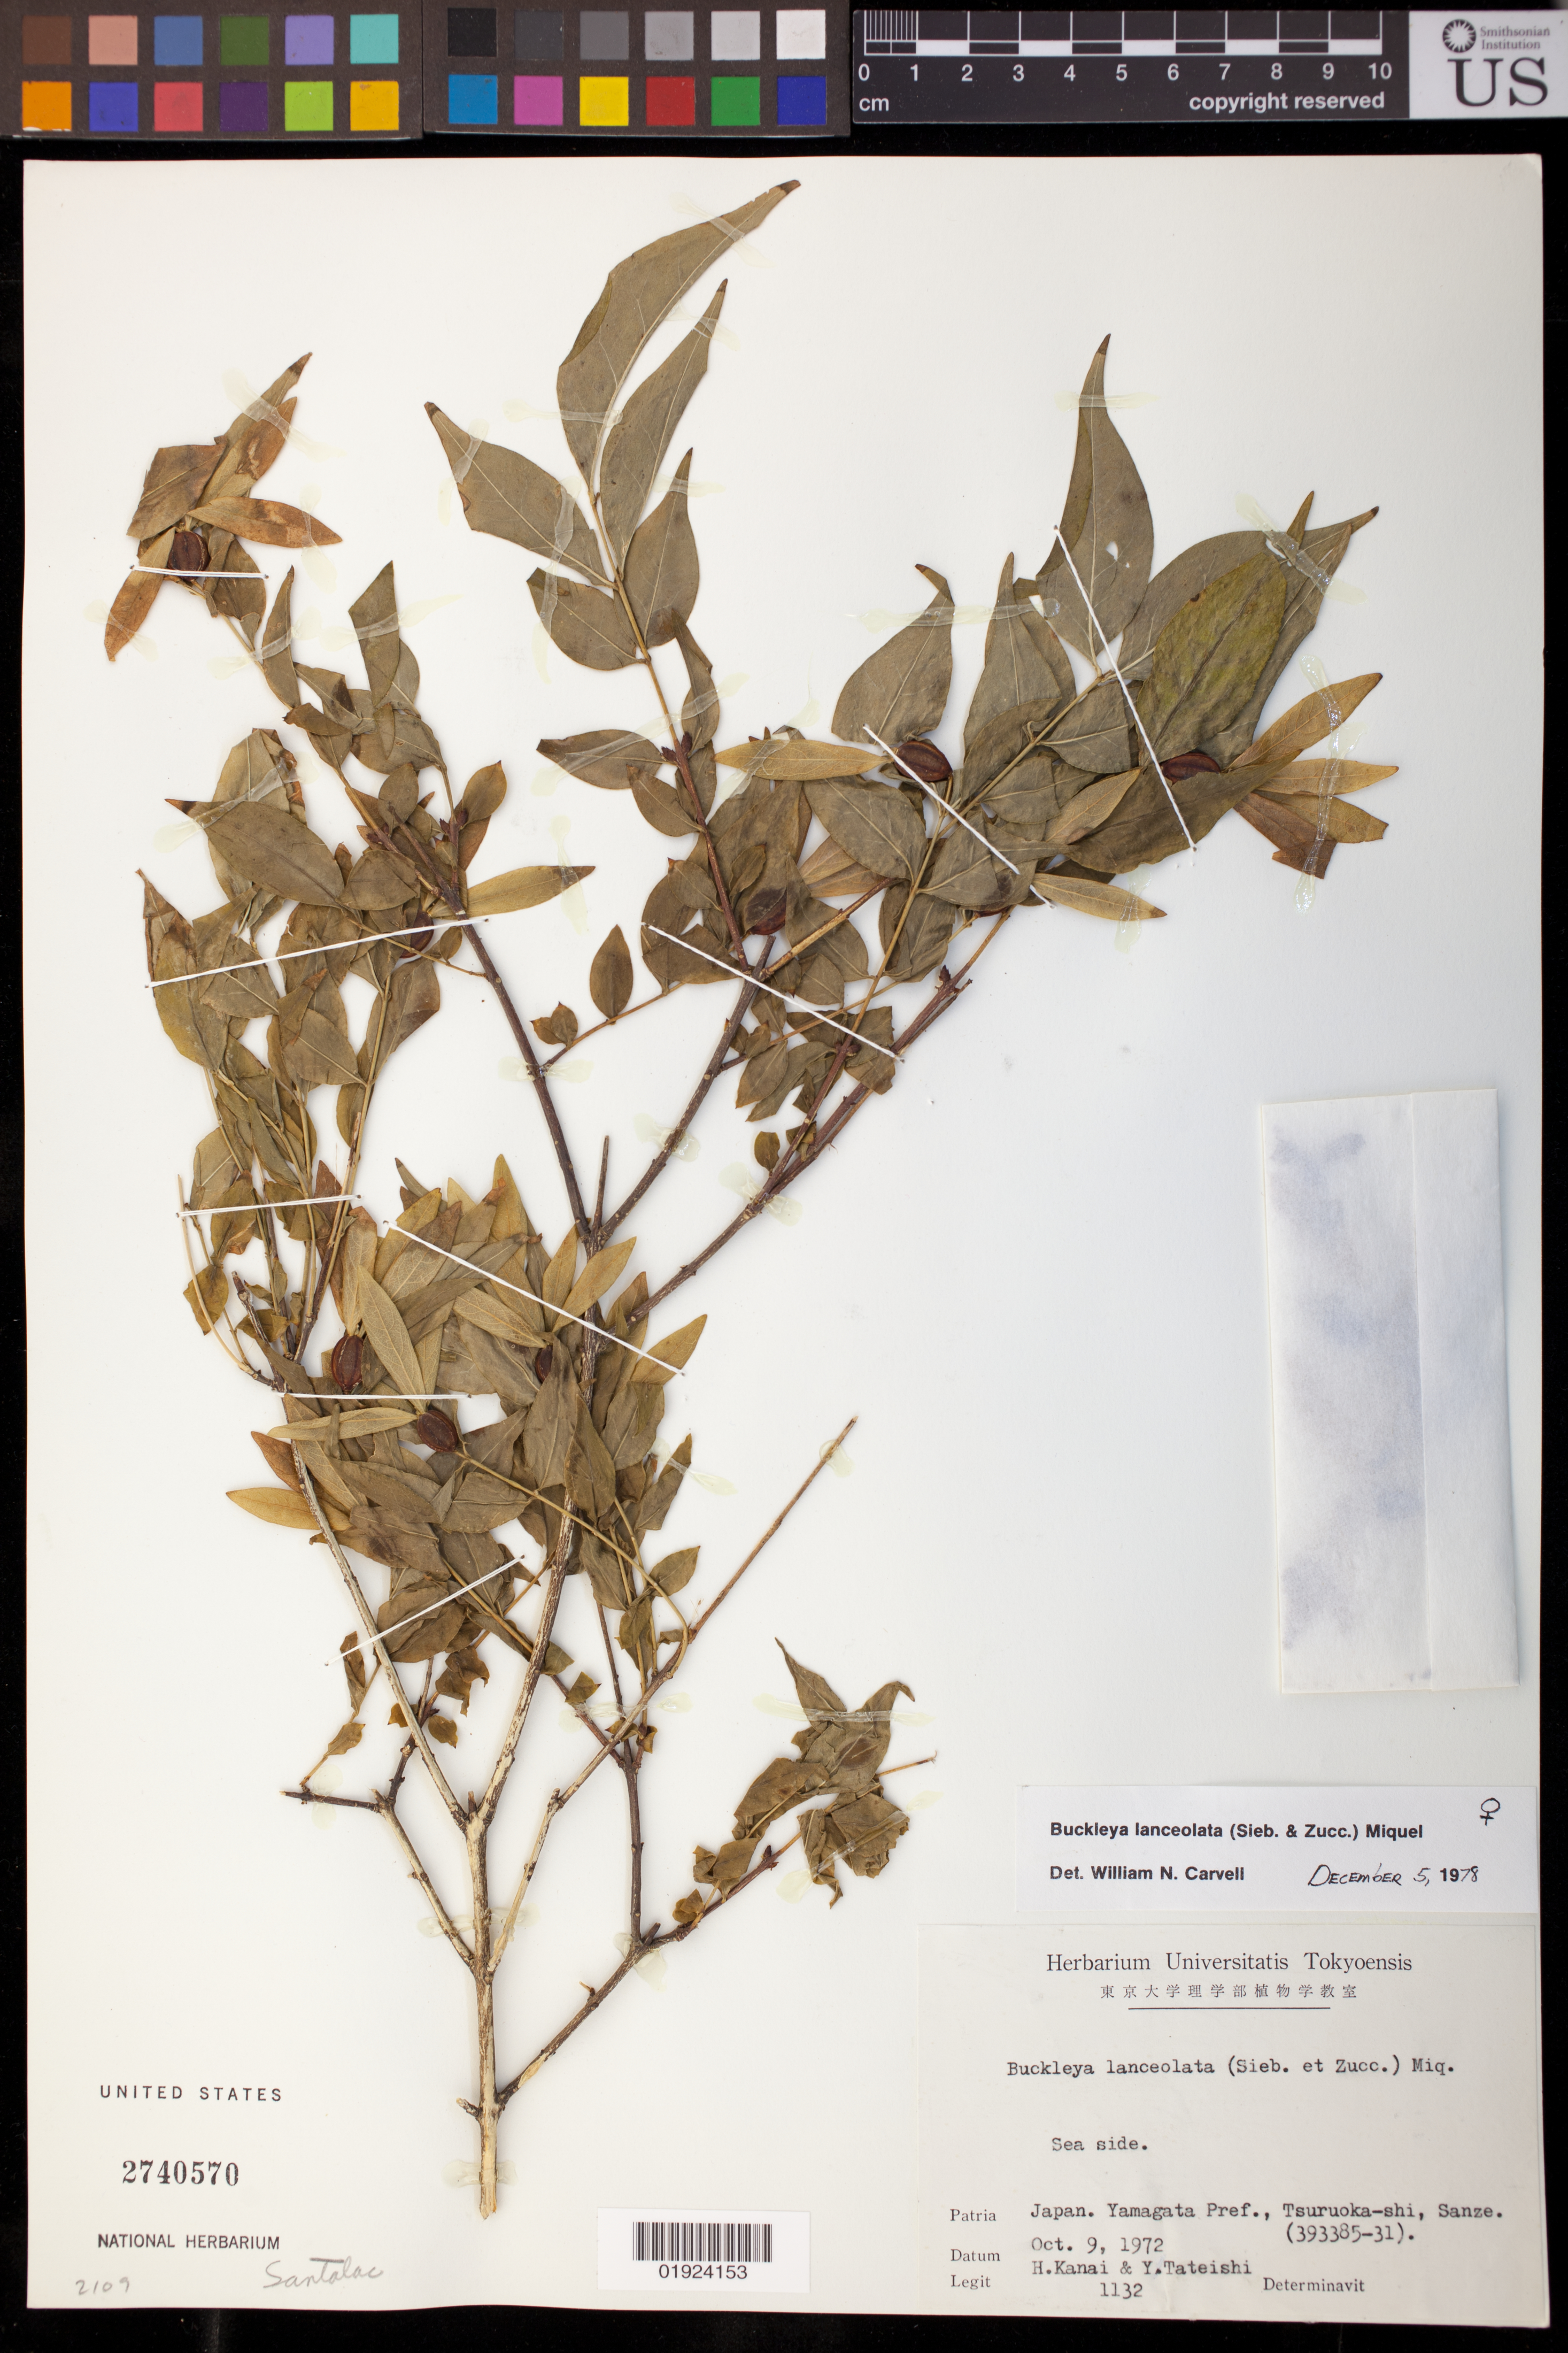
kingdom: Plantae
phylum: Tracheophyta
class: Magnoliopsida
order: Santalales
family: Thesiaceae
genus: Buckleya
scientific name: Buckleya lanceolata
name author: (Siebold & Zucc.) Miq.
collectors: H. Kanai & Y. Tateishi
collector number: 1132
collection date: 1972-10-09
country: Japan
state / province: Yamagata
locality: Tsuruoka-shi, Sanze.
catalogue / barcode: US 2740570